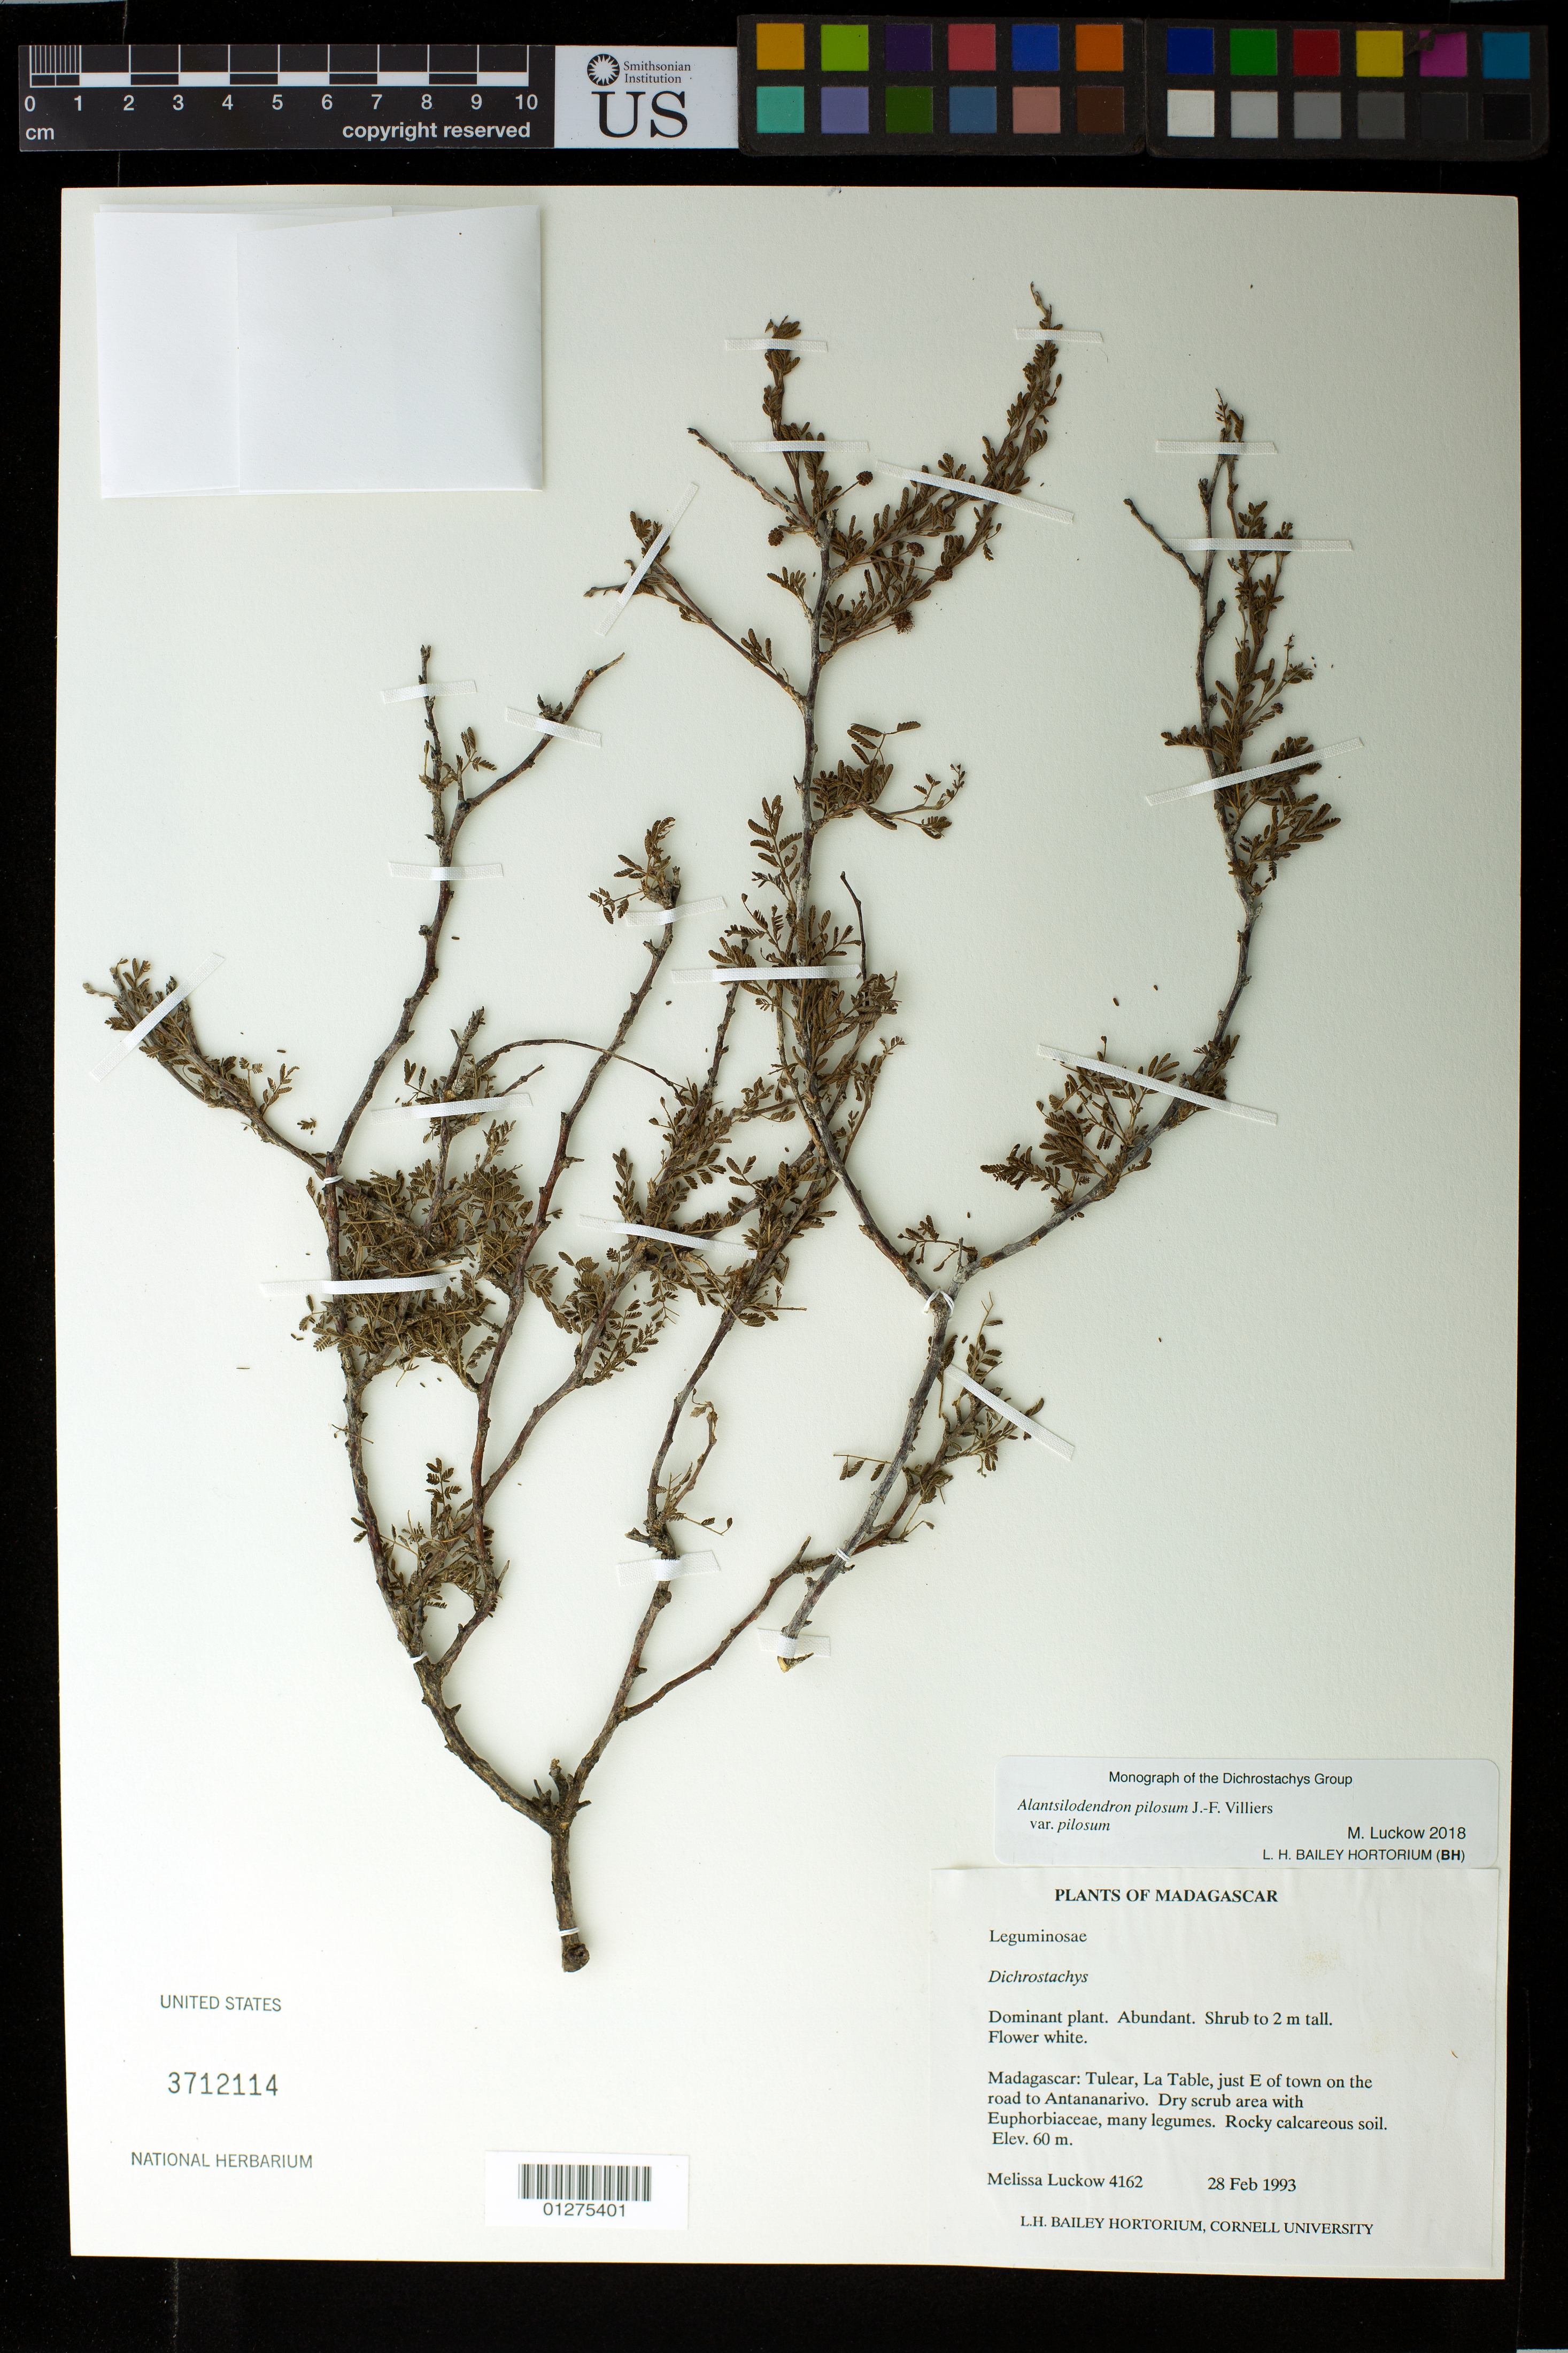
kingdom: Plantae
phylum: Tracheophyta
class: Magnoliopsida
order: Fabales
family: Fabaceae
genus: Alantsilodendron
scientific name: Alantsilodendron pilosum var. ramosum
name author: (Villiers) Luckow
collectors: M. A. Luckow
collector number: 4162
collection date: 1993-02-28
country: Madagascar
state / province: Atsimo-Andrefana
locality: Tulear, La Table, just E of town on the road to Antananarivo. Dry scrub area with Euphorbiaceae, many legumes. Rocky calcareous soil.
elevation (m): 60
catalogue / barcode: US 3712114